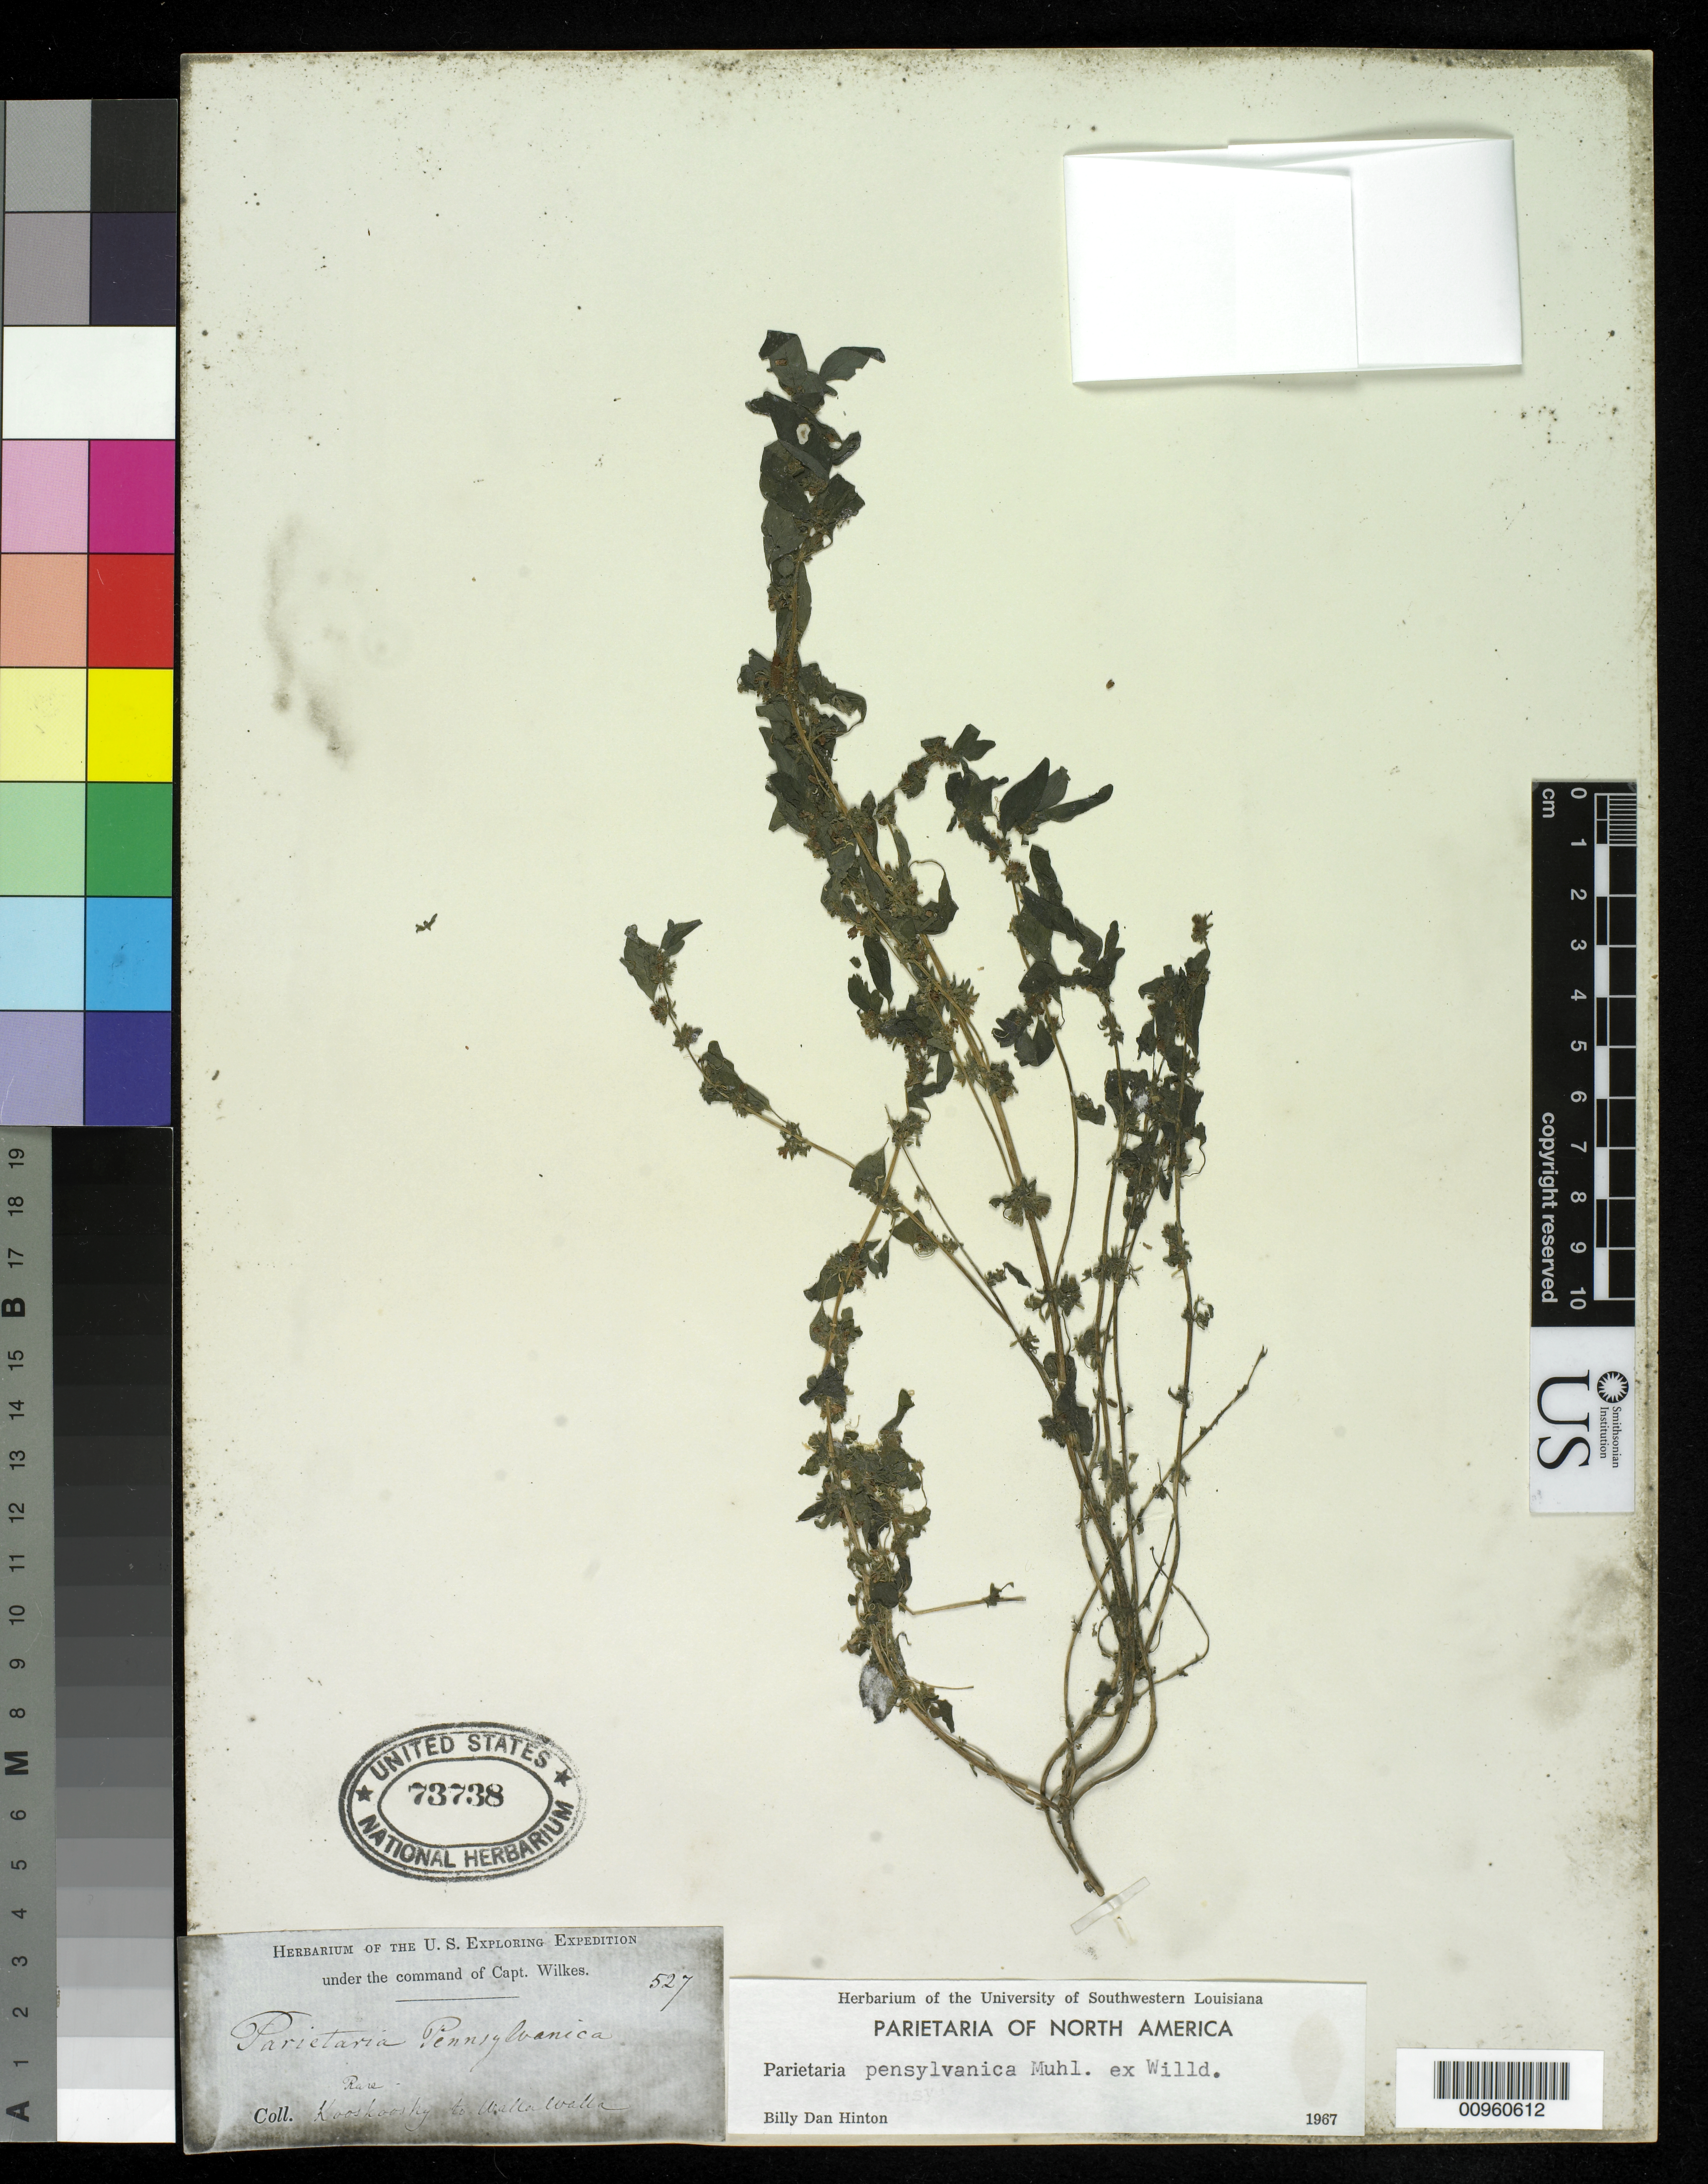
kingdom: Plantae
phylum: Tracheophyta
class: Magnoliopsida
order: Rosales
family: Urticaceae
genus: Parietaria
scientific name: Parietaria pensylvanica var. obtusa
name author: (Rydb. ex Small) Shinners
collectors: Wilkes Explor. Exped.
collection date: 1838/1842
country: United States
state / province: Washington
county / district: Walla Walla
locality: Kooskoosy to Walla Walla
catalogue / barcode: US 73738